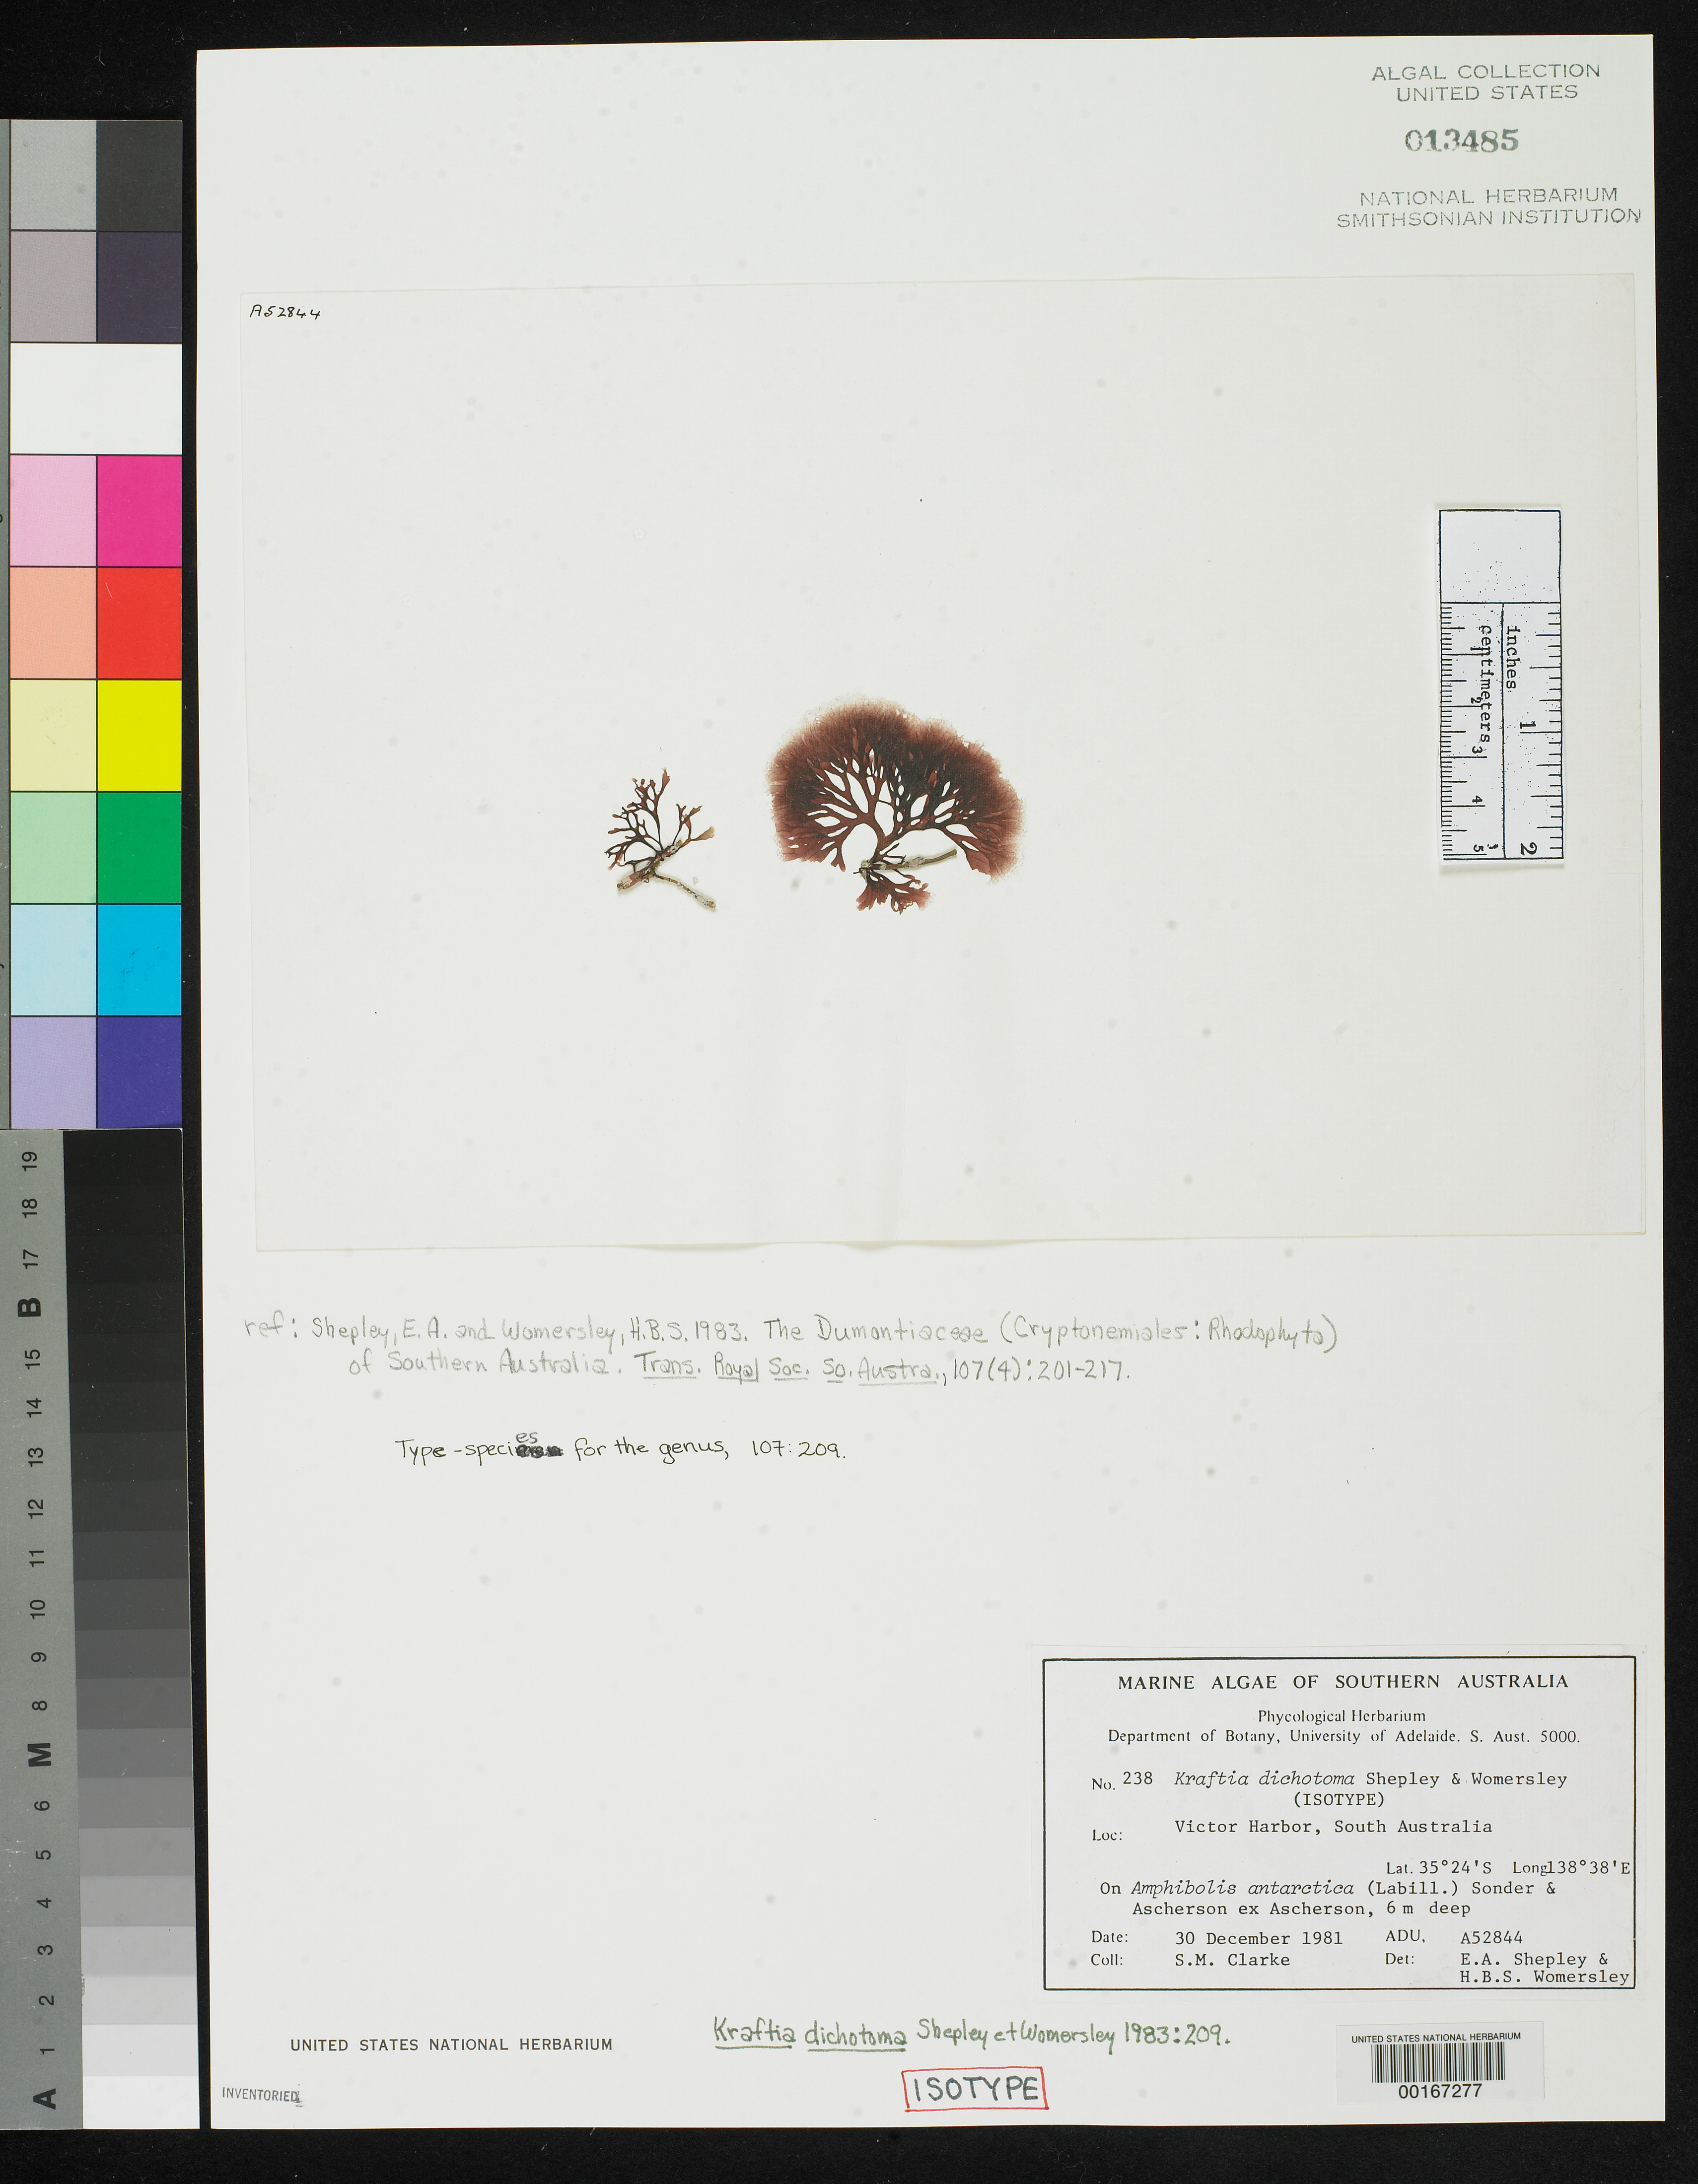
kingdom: Plantae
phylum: Rhodophyta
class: Florideophyceae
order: Gigartinales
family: Dumontiaceae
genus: Kraftia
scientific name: Kraftia dichotoma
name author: Shepley & Womersley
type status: Isotype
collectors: S. M. Clarke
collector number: ADU A52844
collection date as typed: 30 Dec 1981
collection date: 1981-12-30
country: Australia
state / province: South Australia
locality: Victor Harbor.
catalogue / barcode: US 13485